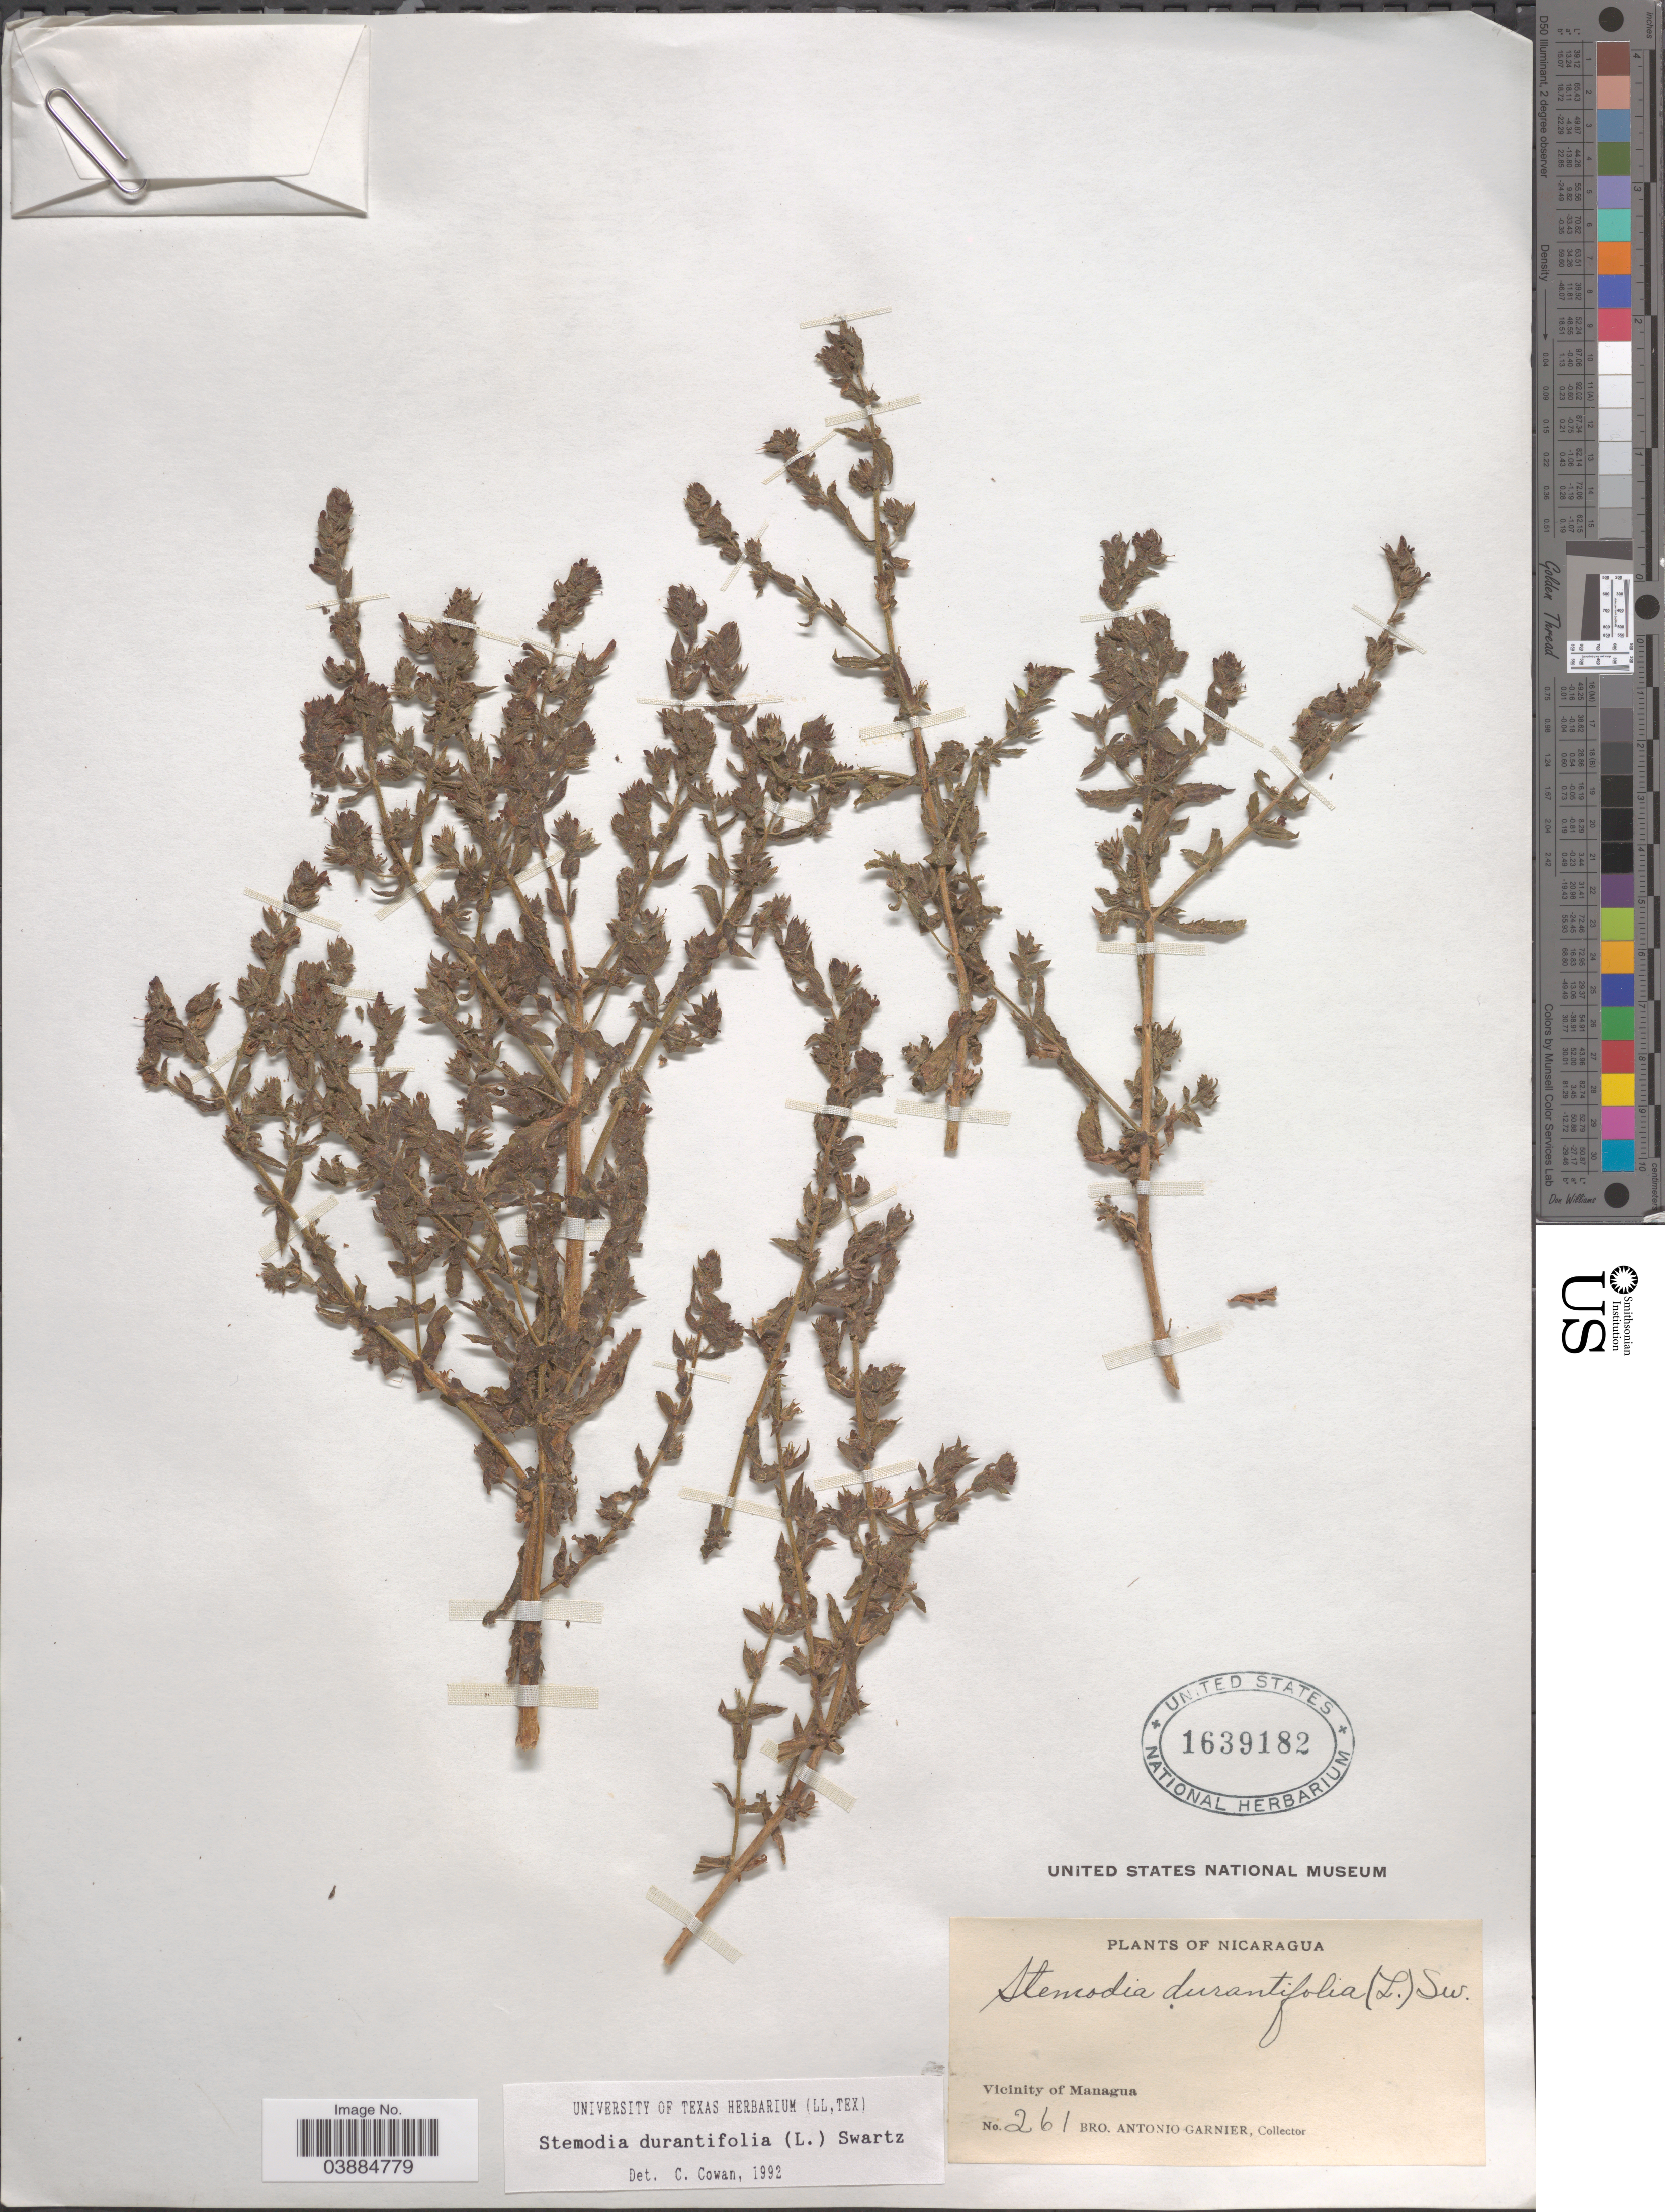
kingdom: Plantae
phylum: Tracheophyta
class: Magnoliopsida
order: Lamiales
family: Plantaginaceae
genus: Stemodia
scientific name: Stemodia durantifolia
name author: (L.) Sw.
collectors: Bro. A. Garnier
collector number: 261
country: Nicaragua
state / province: Managua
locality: Vicinity of Managua.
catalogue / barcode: US 1639182